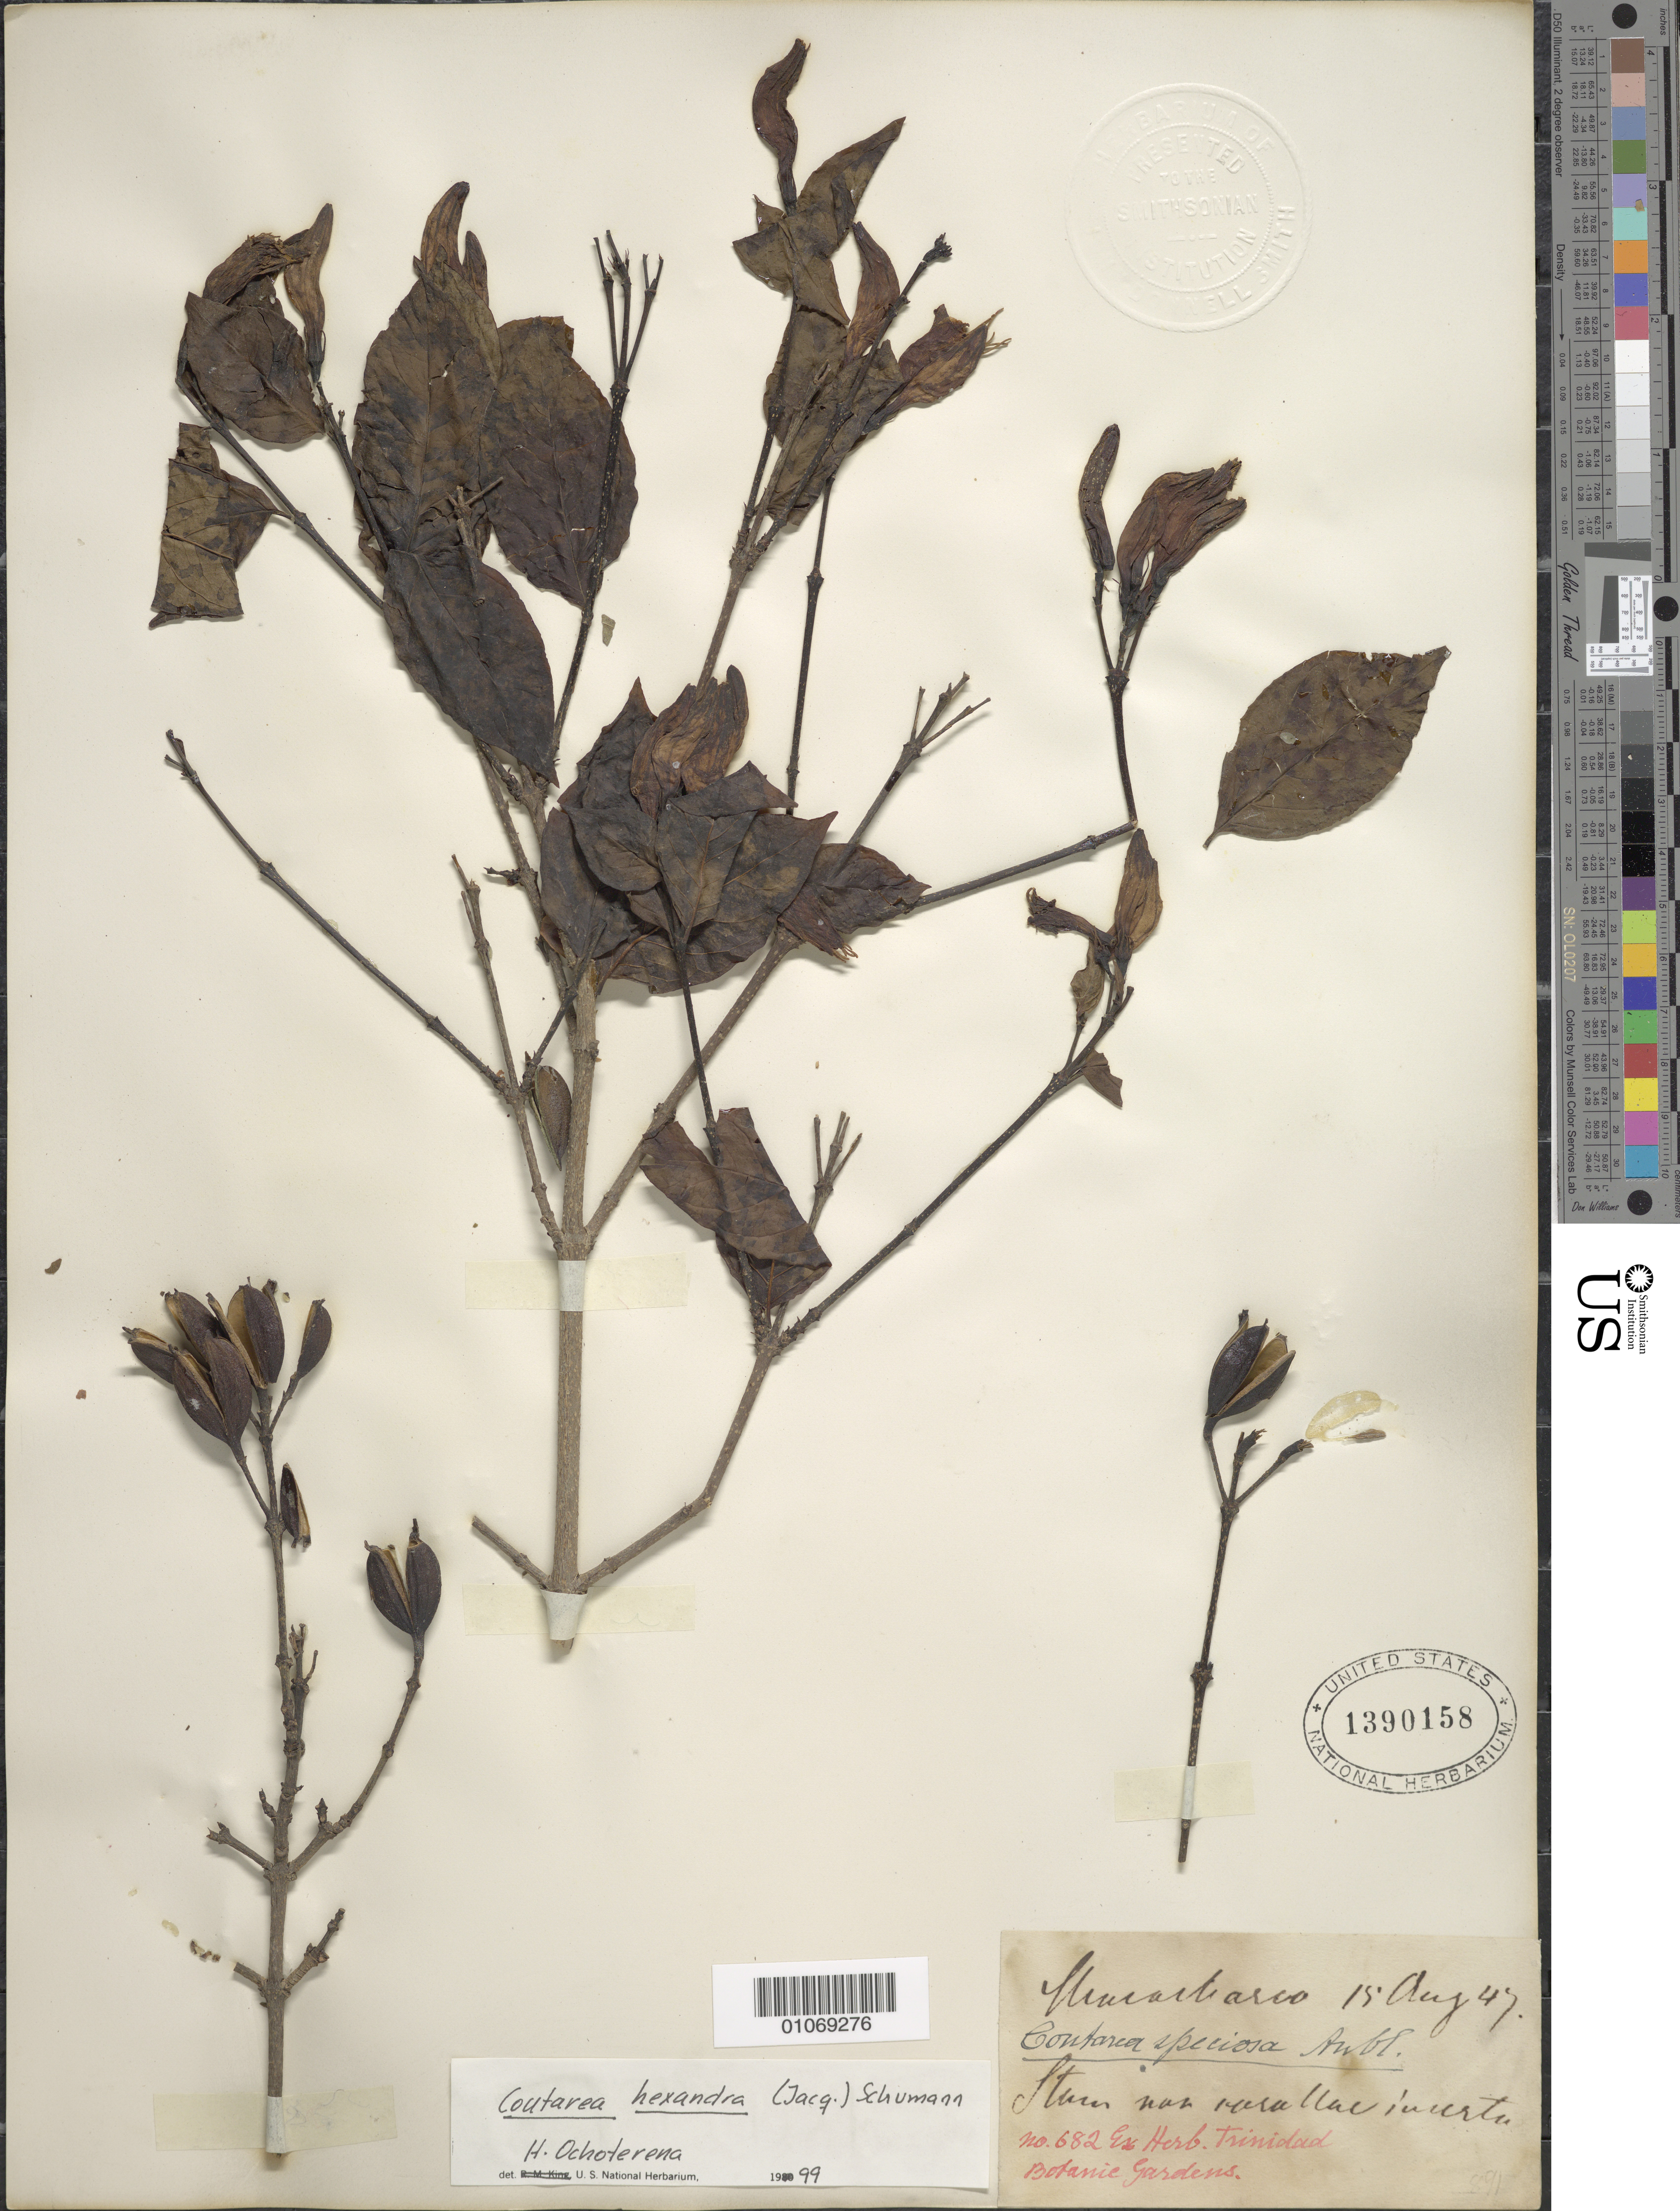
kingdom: Plantae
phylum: Tracheophyta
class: Magnoliopsida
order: Gentianales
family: Rubiaceae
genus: Coutarea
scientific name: Coutarea hexandra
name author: (Jacq.) K. Schum.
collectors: Botanic Gardens Herbarium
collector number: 682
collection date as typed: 15 Aug 1847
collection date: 1847-08-15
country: Trinidad and Tobago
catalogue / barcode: US 1390158